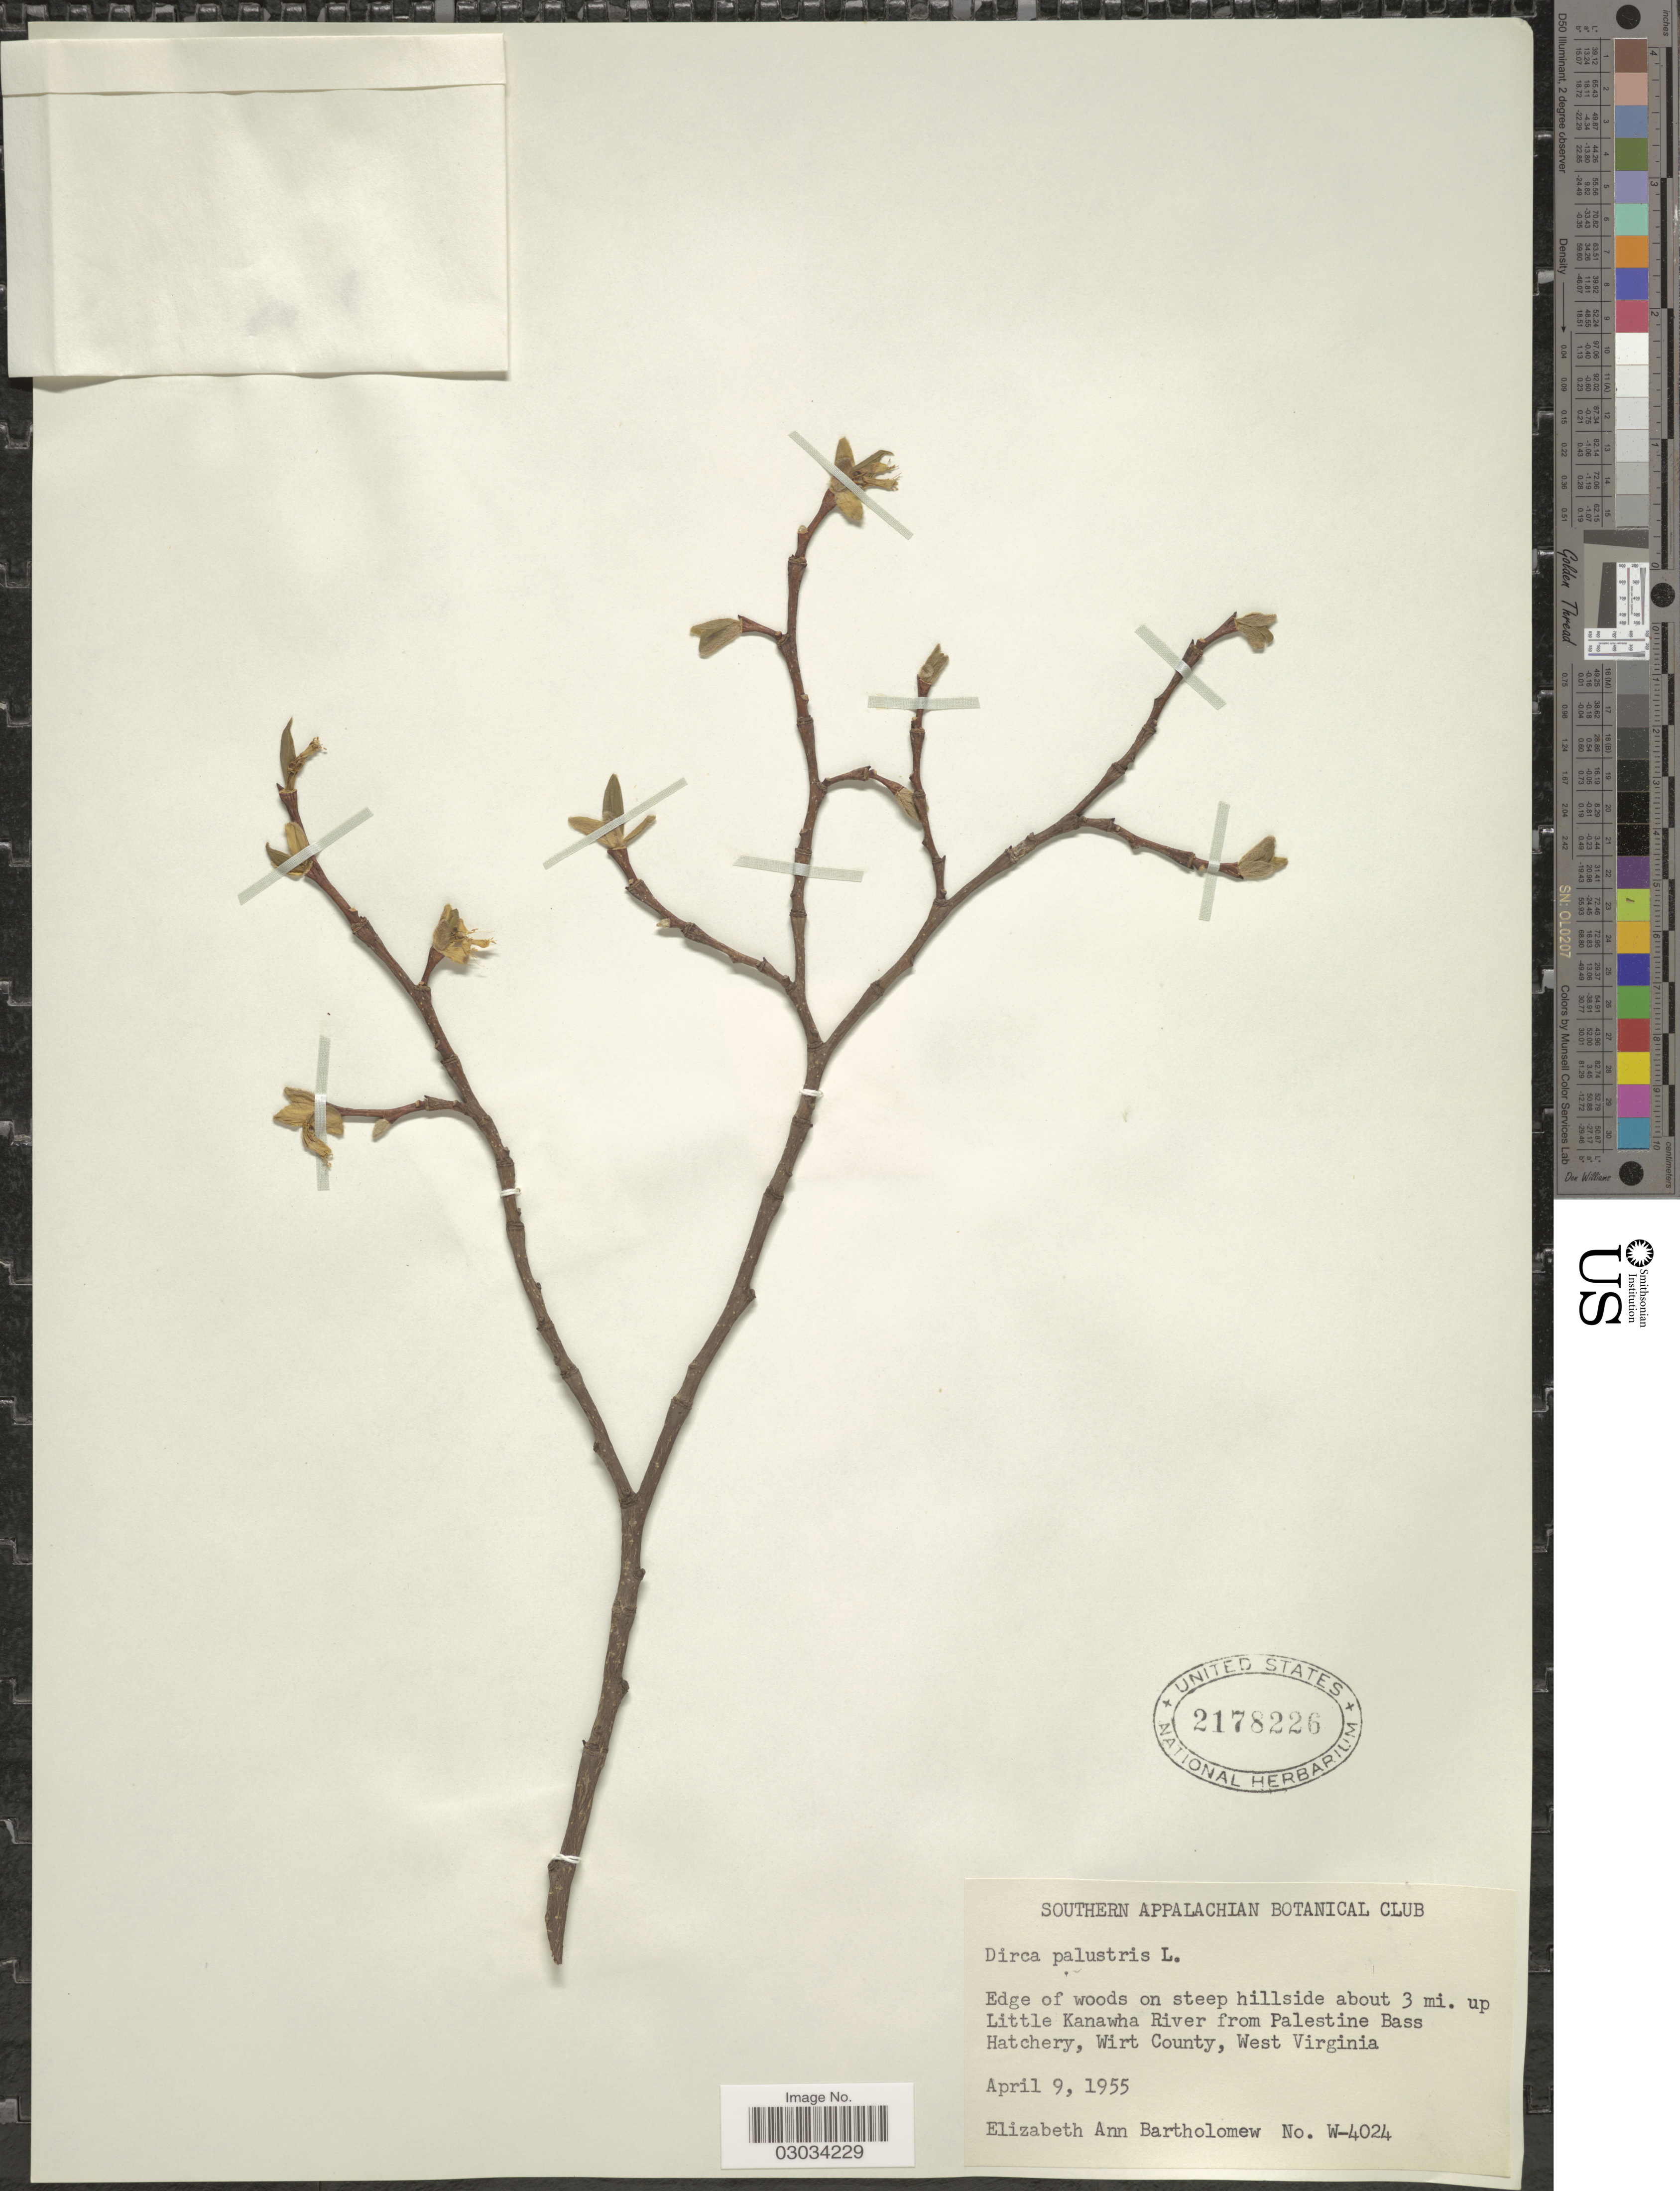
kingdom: Plantae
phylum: Tracheophyta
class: Magnoliopsida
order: Malvales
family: Thymelaeaceae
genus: Dirca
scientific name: Dirca palustris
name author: L.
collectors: E. Bartholomew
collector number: W-4024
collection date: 1955-04-09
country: United States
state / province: West Virginia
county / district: Wirt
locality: Edge of woods on steep hillside about 3 mi. up Little Kanawha River from Palestine Bass Hatchery, Wirt County.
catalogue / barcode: US 2178226